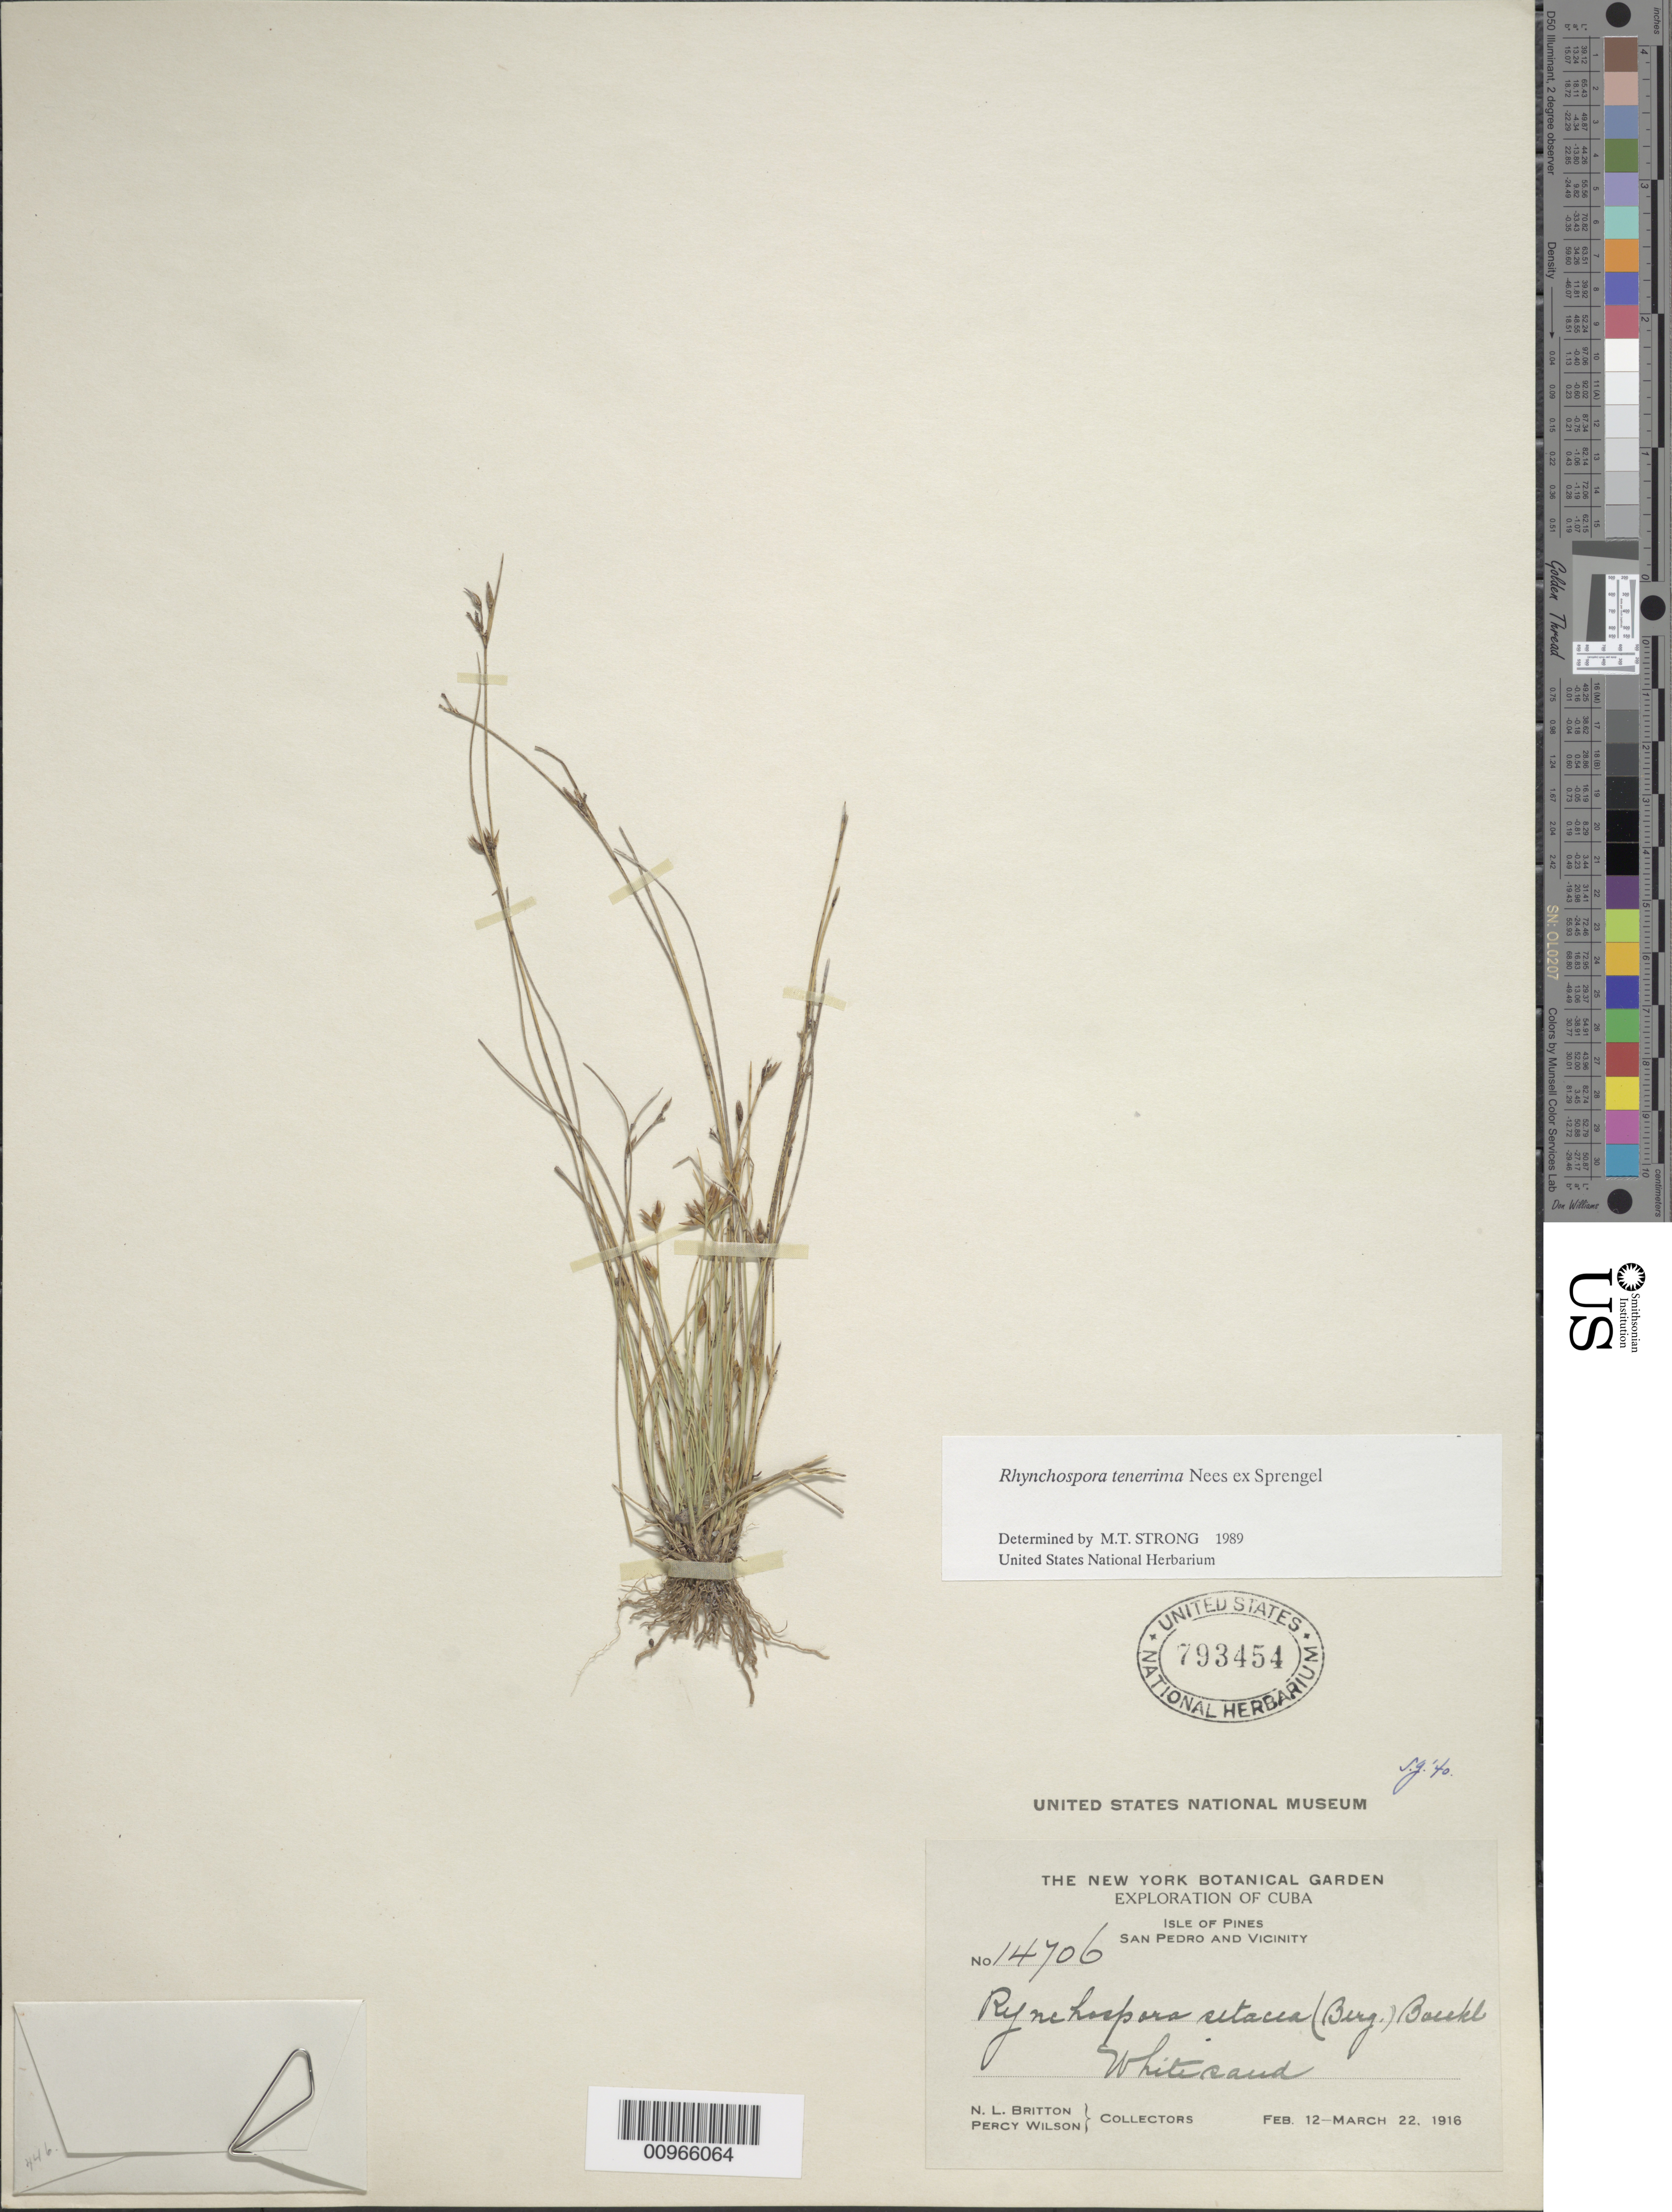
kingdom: Plantae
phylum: Tracheophyta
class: Liliopsida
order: Poales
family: Cyperaceae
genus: Rhynchospora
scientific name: Rhynchospora tenerrima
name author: Nees ex Spreng.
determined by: Strong, M. T., (US), Smithsonian Institution - National Museum of Natural History (UNITED STATES)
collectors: N. Britton & P. Wilson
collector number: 14706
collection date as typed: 12 Feb 1916 to 22 Mar 1916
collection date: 1916-02-12/1916-03-22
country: Cuba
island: Isla de la Juventud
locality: San Pedro and vicinity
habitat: Whitesand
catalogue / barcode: US 793454